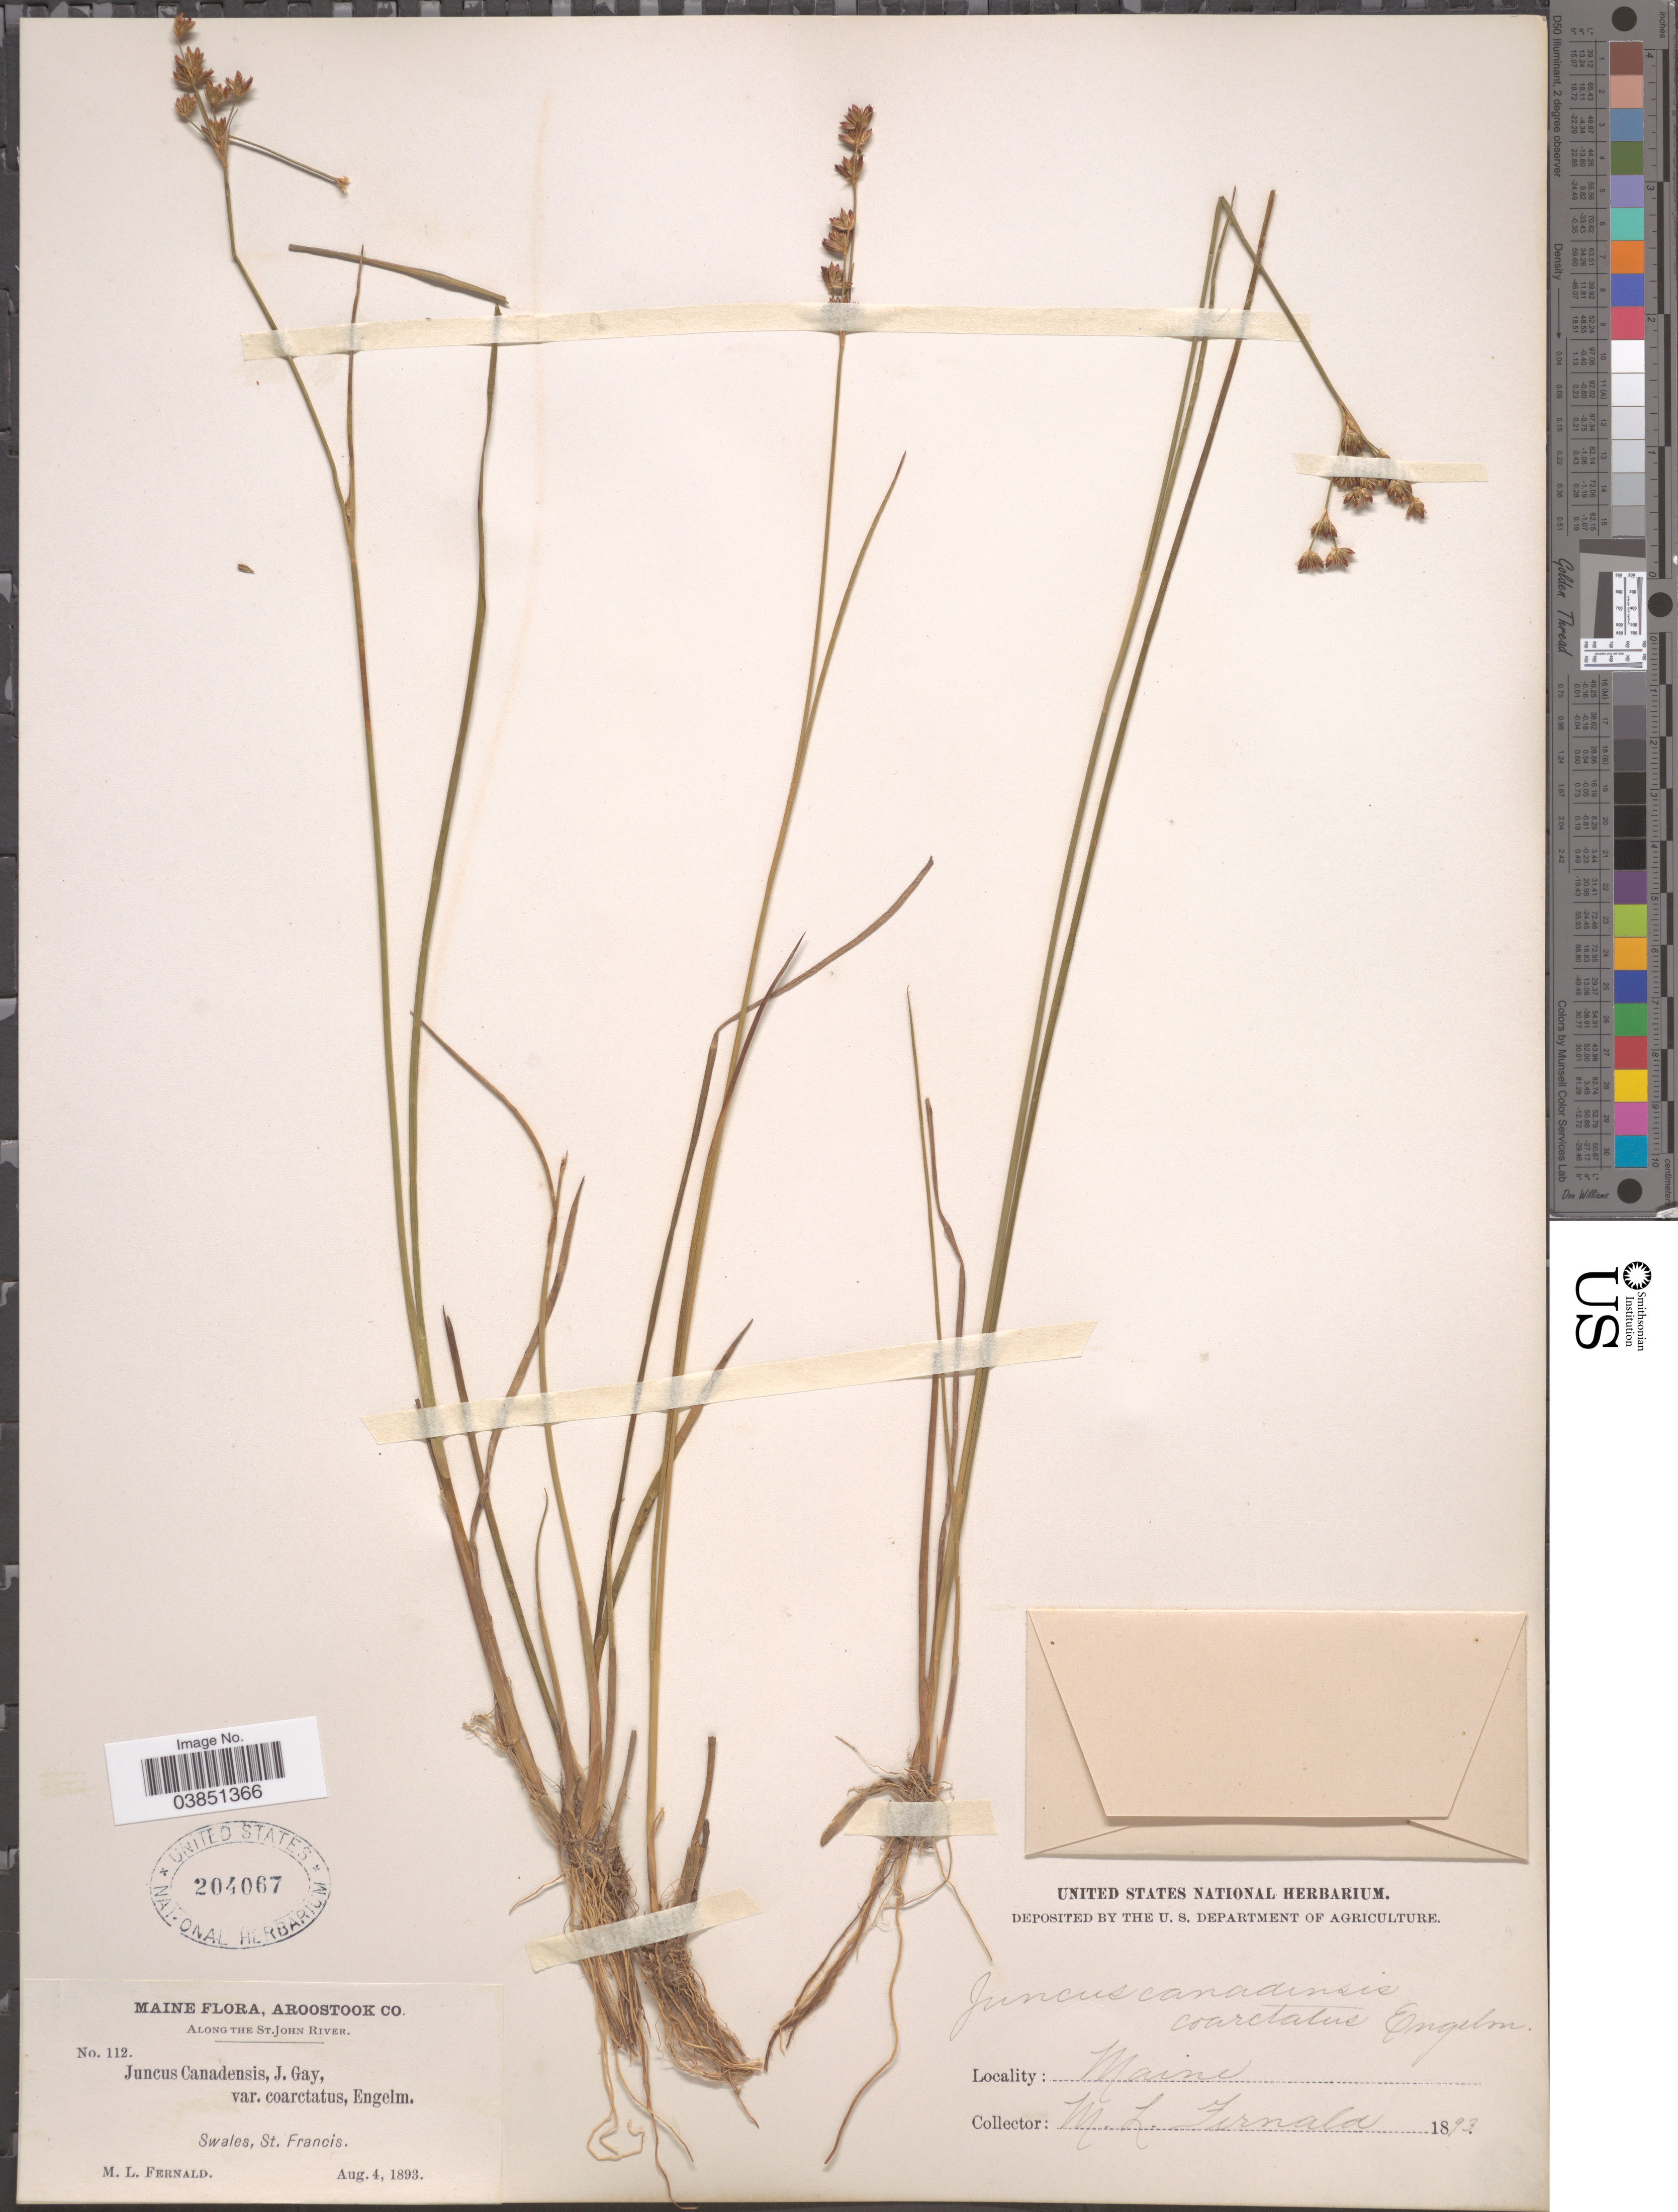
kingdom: Plantae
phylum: Tracheophyta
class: Liliopsida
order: Poales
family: Juncaceae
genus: Juncus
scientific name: Juncus canadensis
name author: J. Gay ex Laharpe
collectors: M. L. Fernald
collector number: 112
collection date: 1893-08-04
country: United States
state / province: Maine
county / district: Aroostook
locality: Along the St. John River. Swales, St. Francis.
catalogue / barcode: US 204067